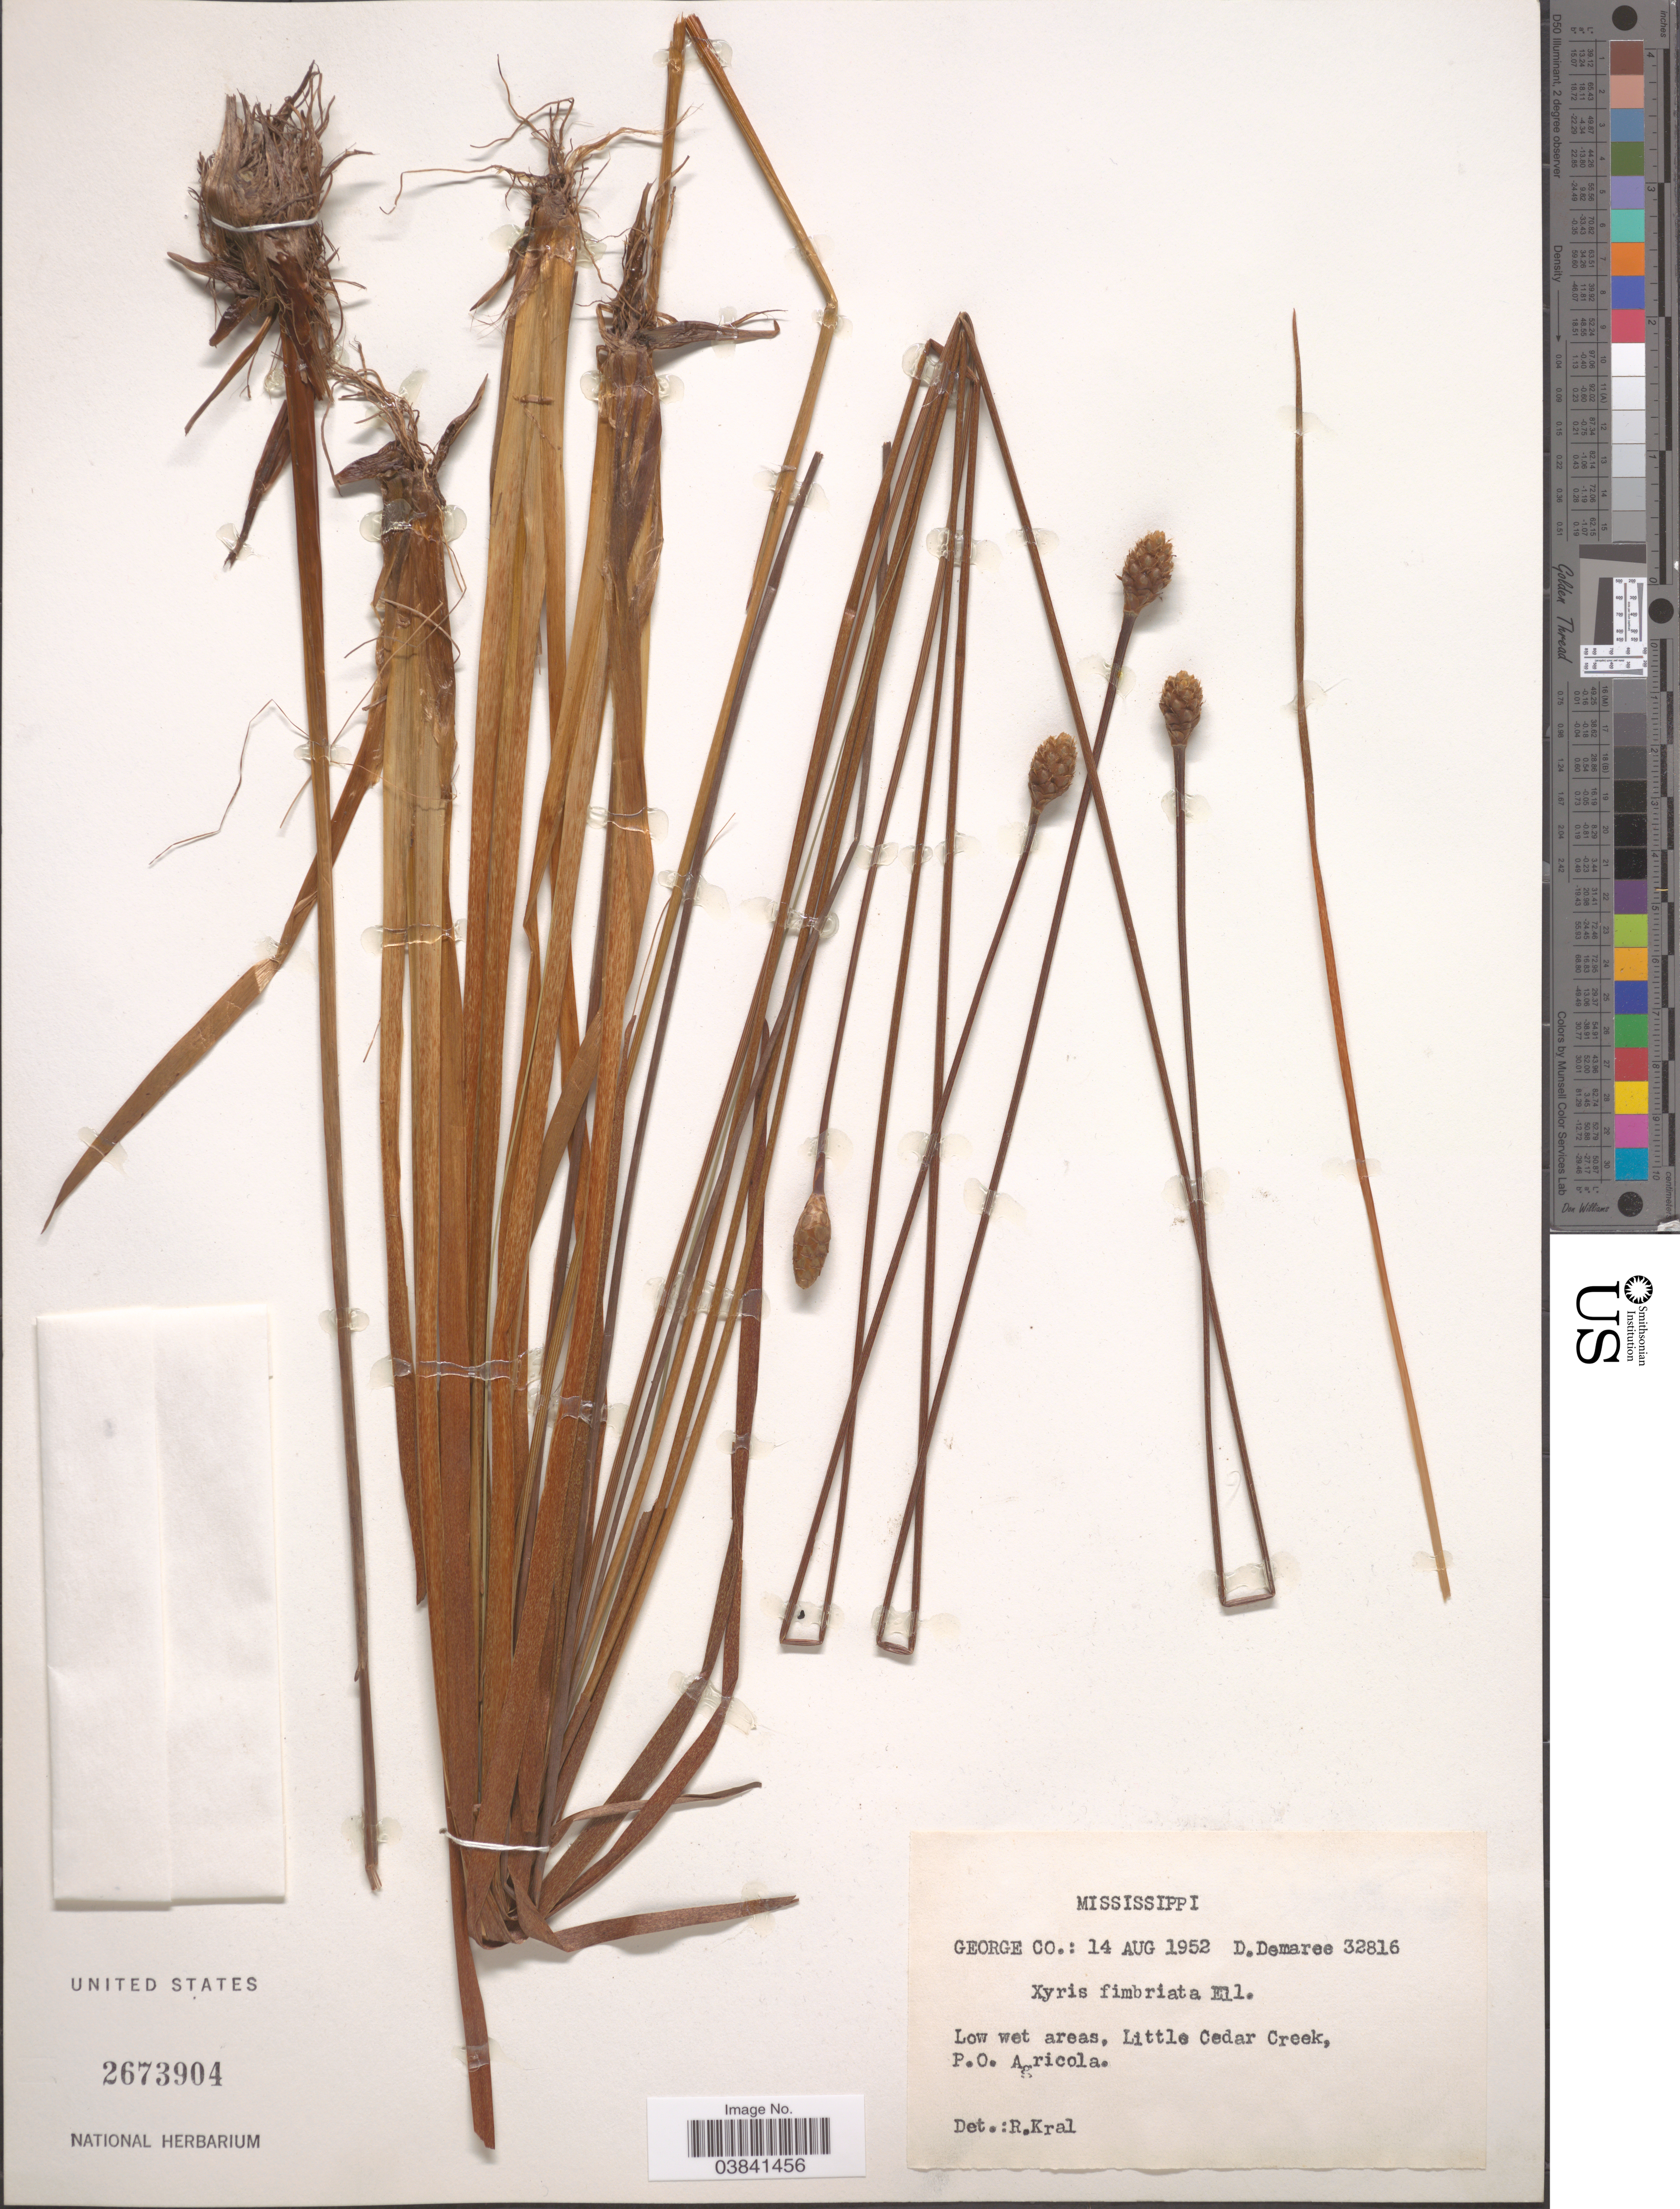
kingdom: Plantae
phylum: Tracheophyta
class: Liliopsida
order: Poales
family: Xyridaceae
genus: Xyris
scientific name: Xyris fimbriata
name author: Elliott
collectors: D. Demaree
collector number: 32816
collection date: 1952-08-14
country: United States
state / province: Mississippi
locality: George Co.: Little Cedar Creek, P.O. Agricola.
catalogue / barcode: US 2673904